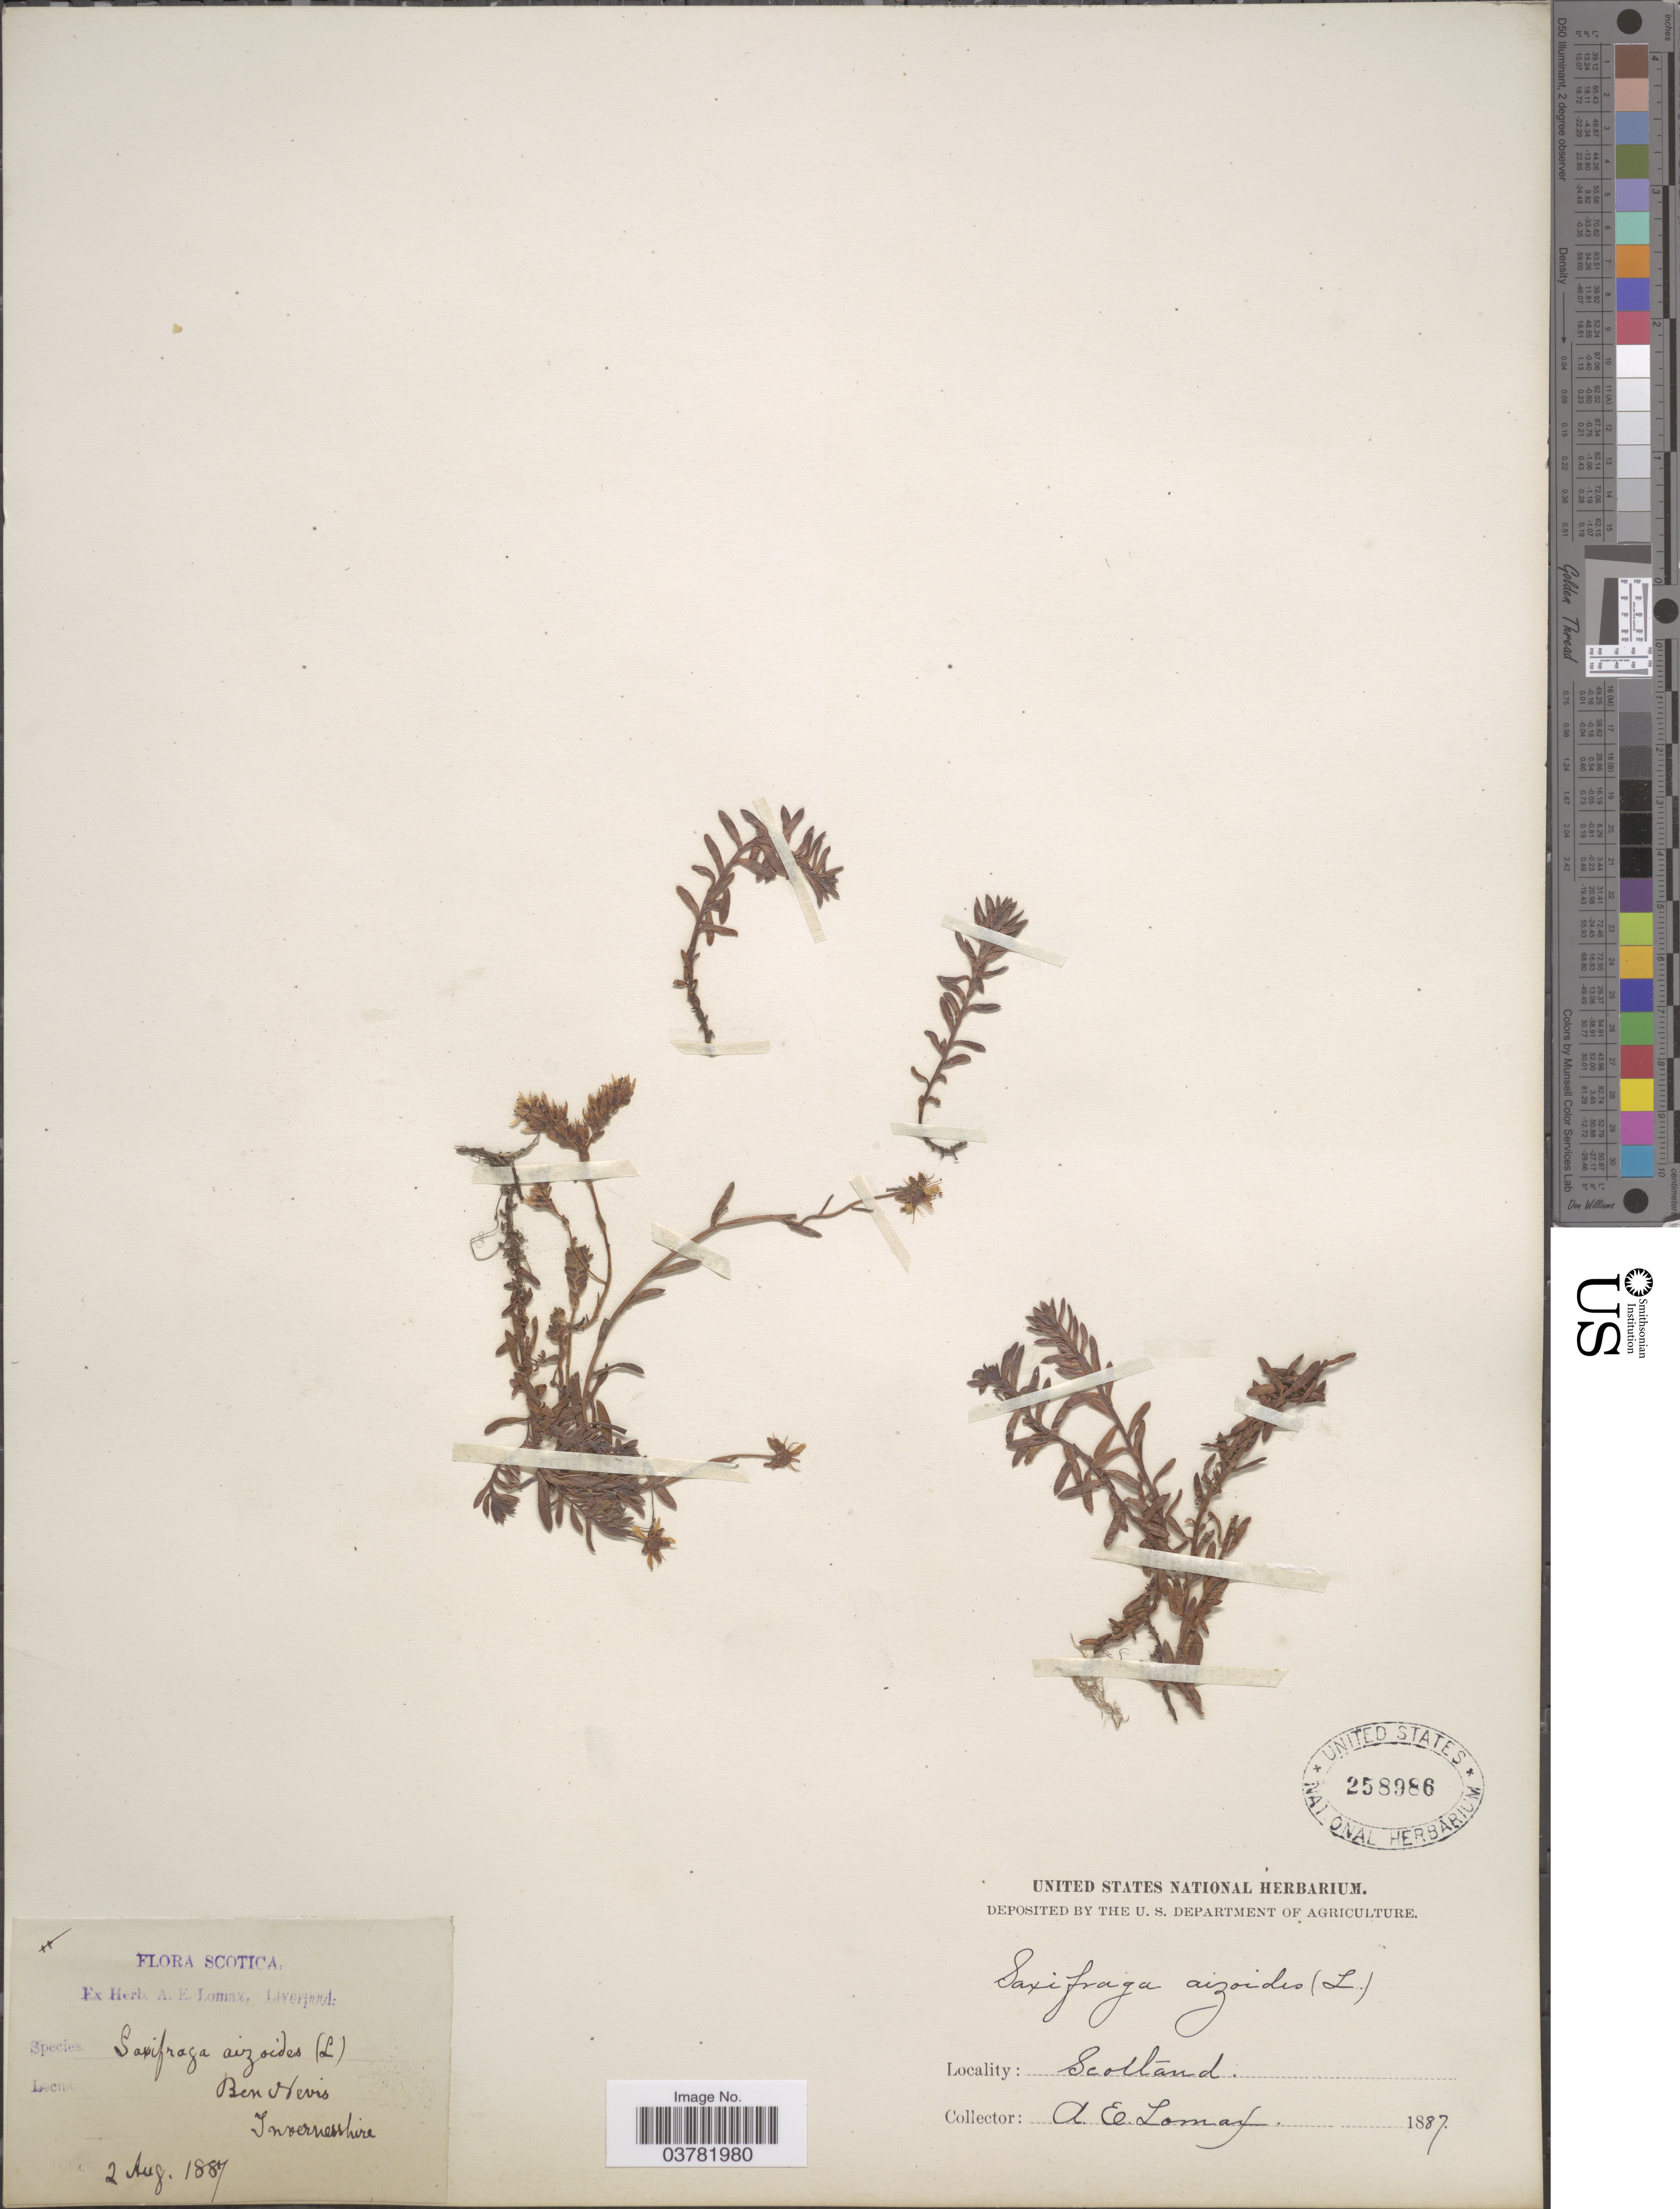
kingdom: Plantae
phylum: Tracheophyta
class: Magnoliopsida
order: Saxifragales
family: Saxifragaceae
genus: Saxifraga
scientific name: Saxifraga aizoides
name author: L.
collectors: A. Lomax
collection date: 1887-08-02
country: United Kingdom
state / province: Scotland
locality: Ben Nevis, Invernesshire.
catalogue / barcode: US 258986